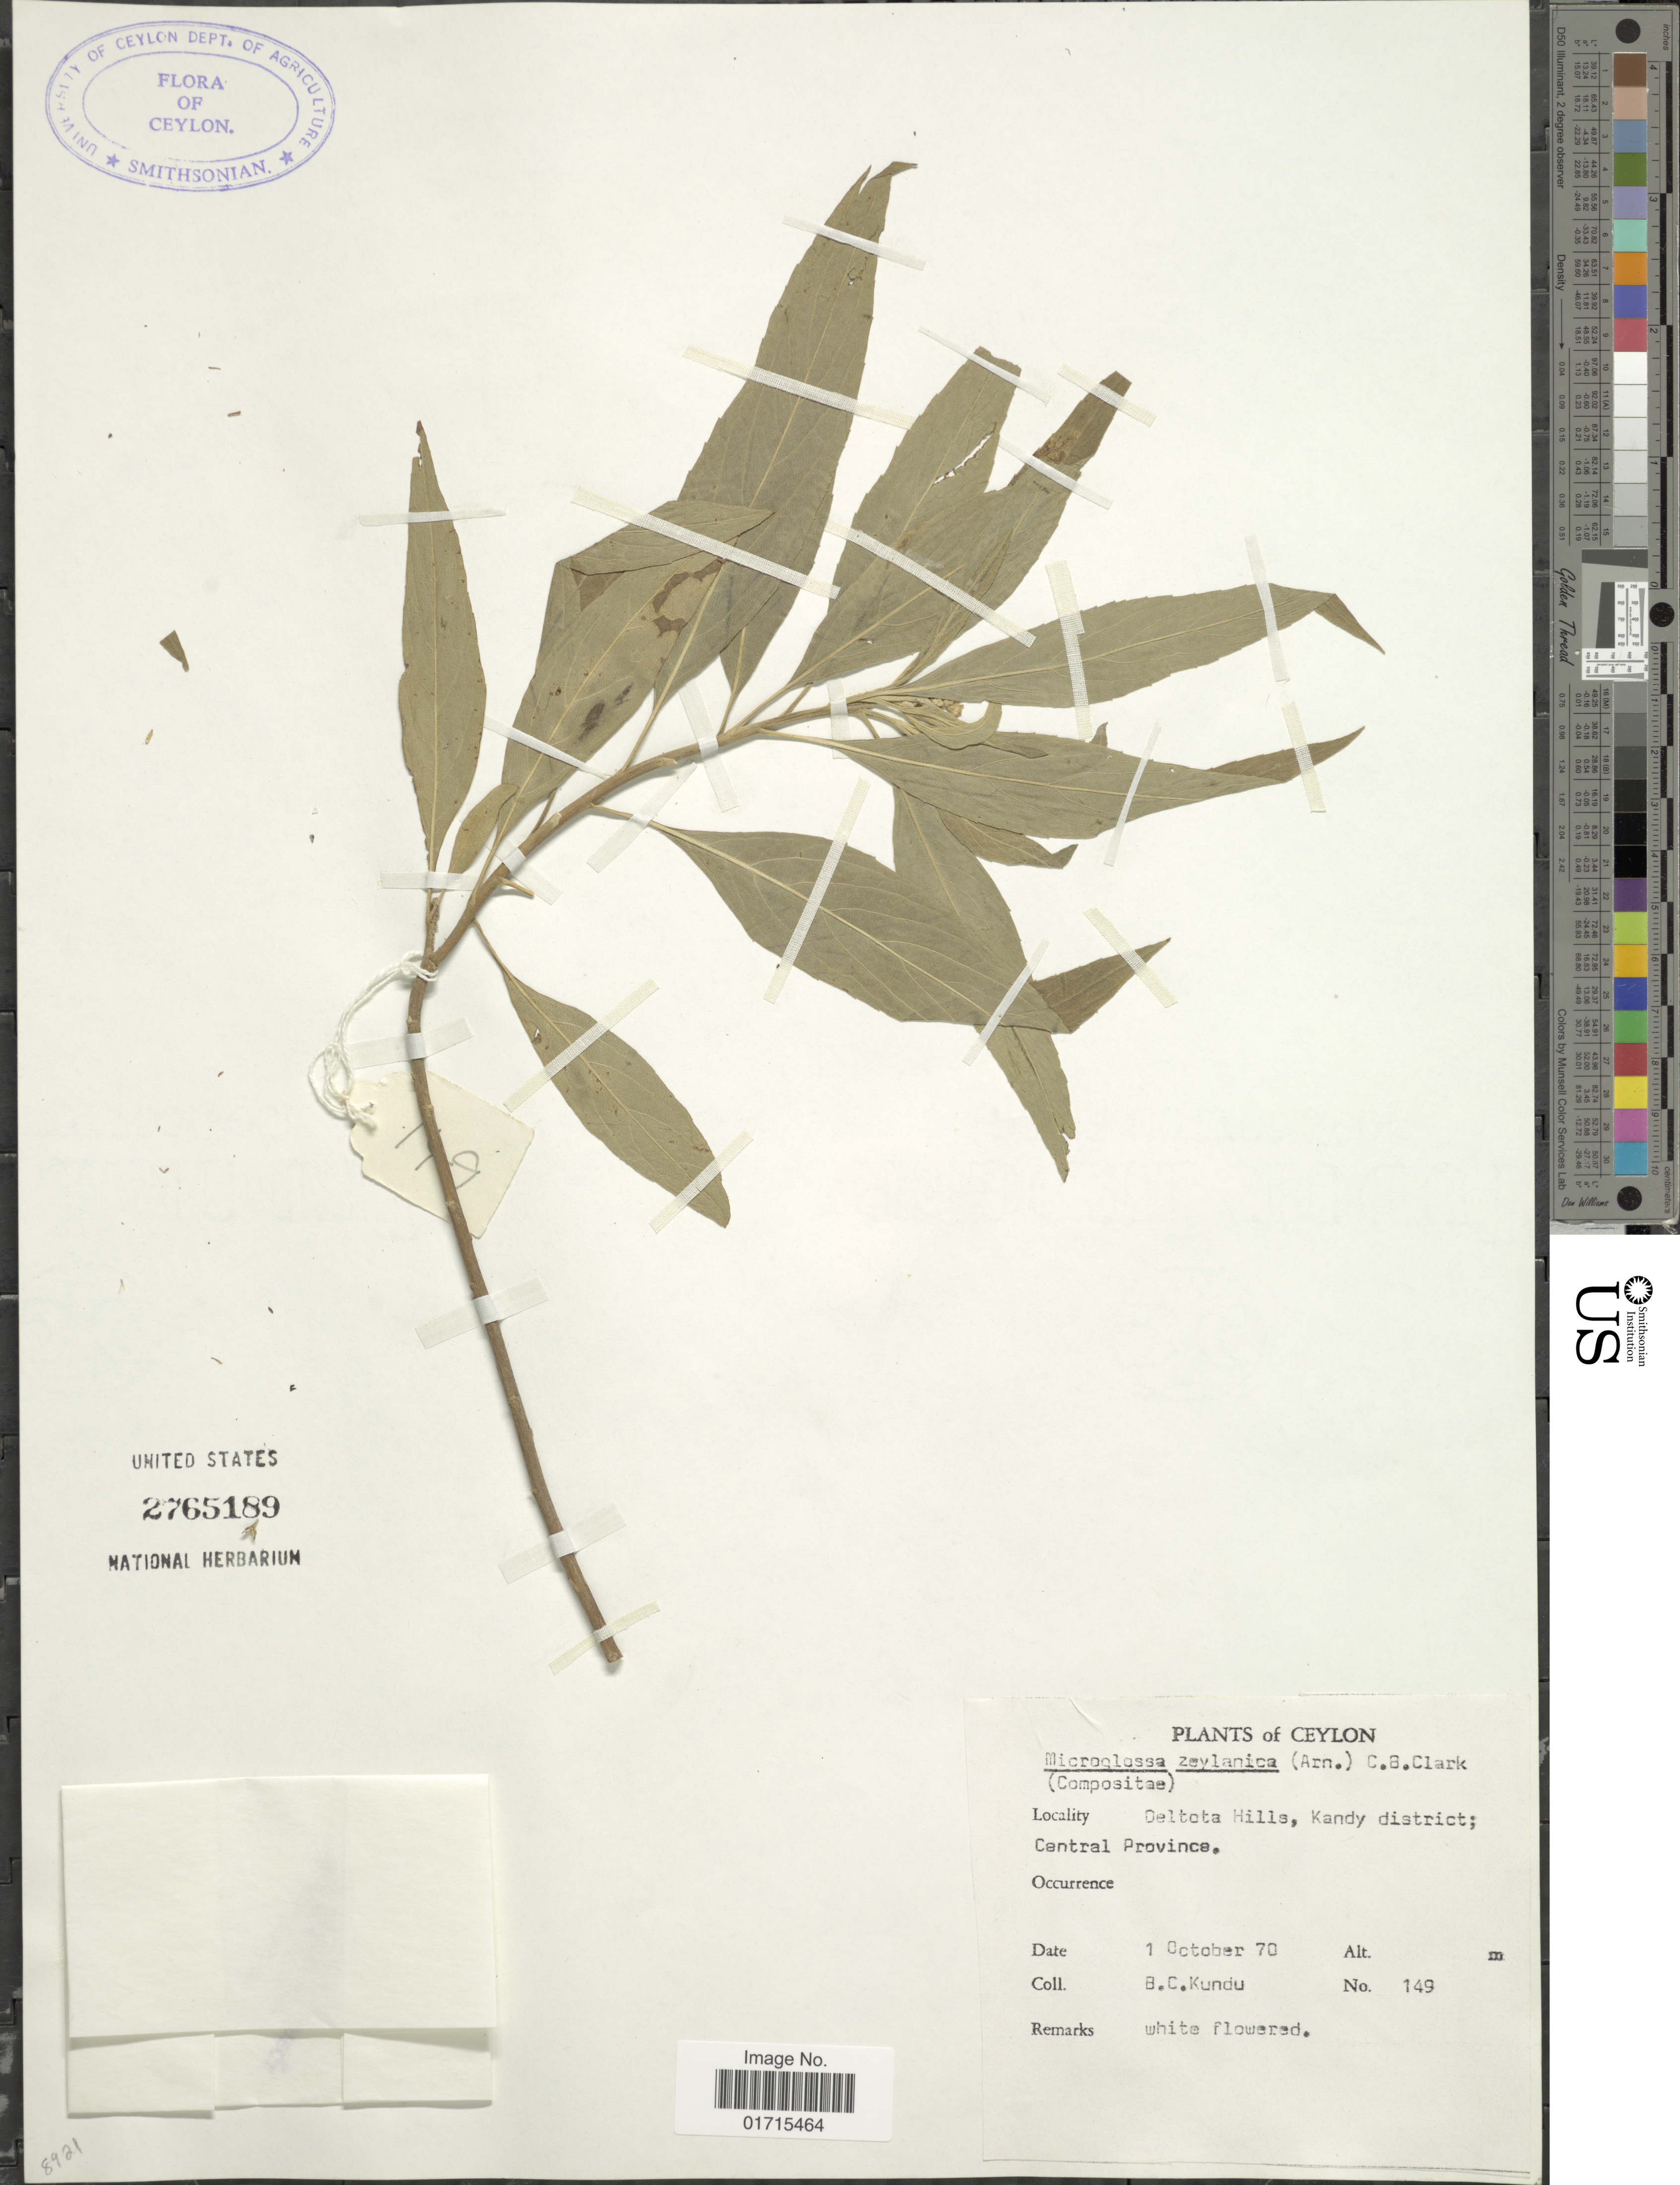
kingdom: Plantae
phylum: Tracheophyta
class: Magnoliopsida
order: Asterales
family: Asteraceae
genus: Microglossa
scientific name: Microglossa zeylanica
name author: (Arn.) Benth. & Hook. f.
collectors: B. C. Kundu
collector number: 149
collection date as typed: Transcribed d/m/y: 1/10/70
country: Sri Lanka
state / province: Central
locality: Ceylon. Oetltota Hills, Kandy district; Central Province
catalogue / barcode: US 2765189